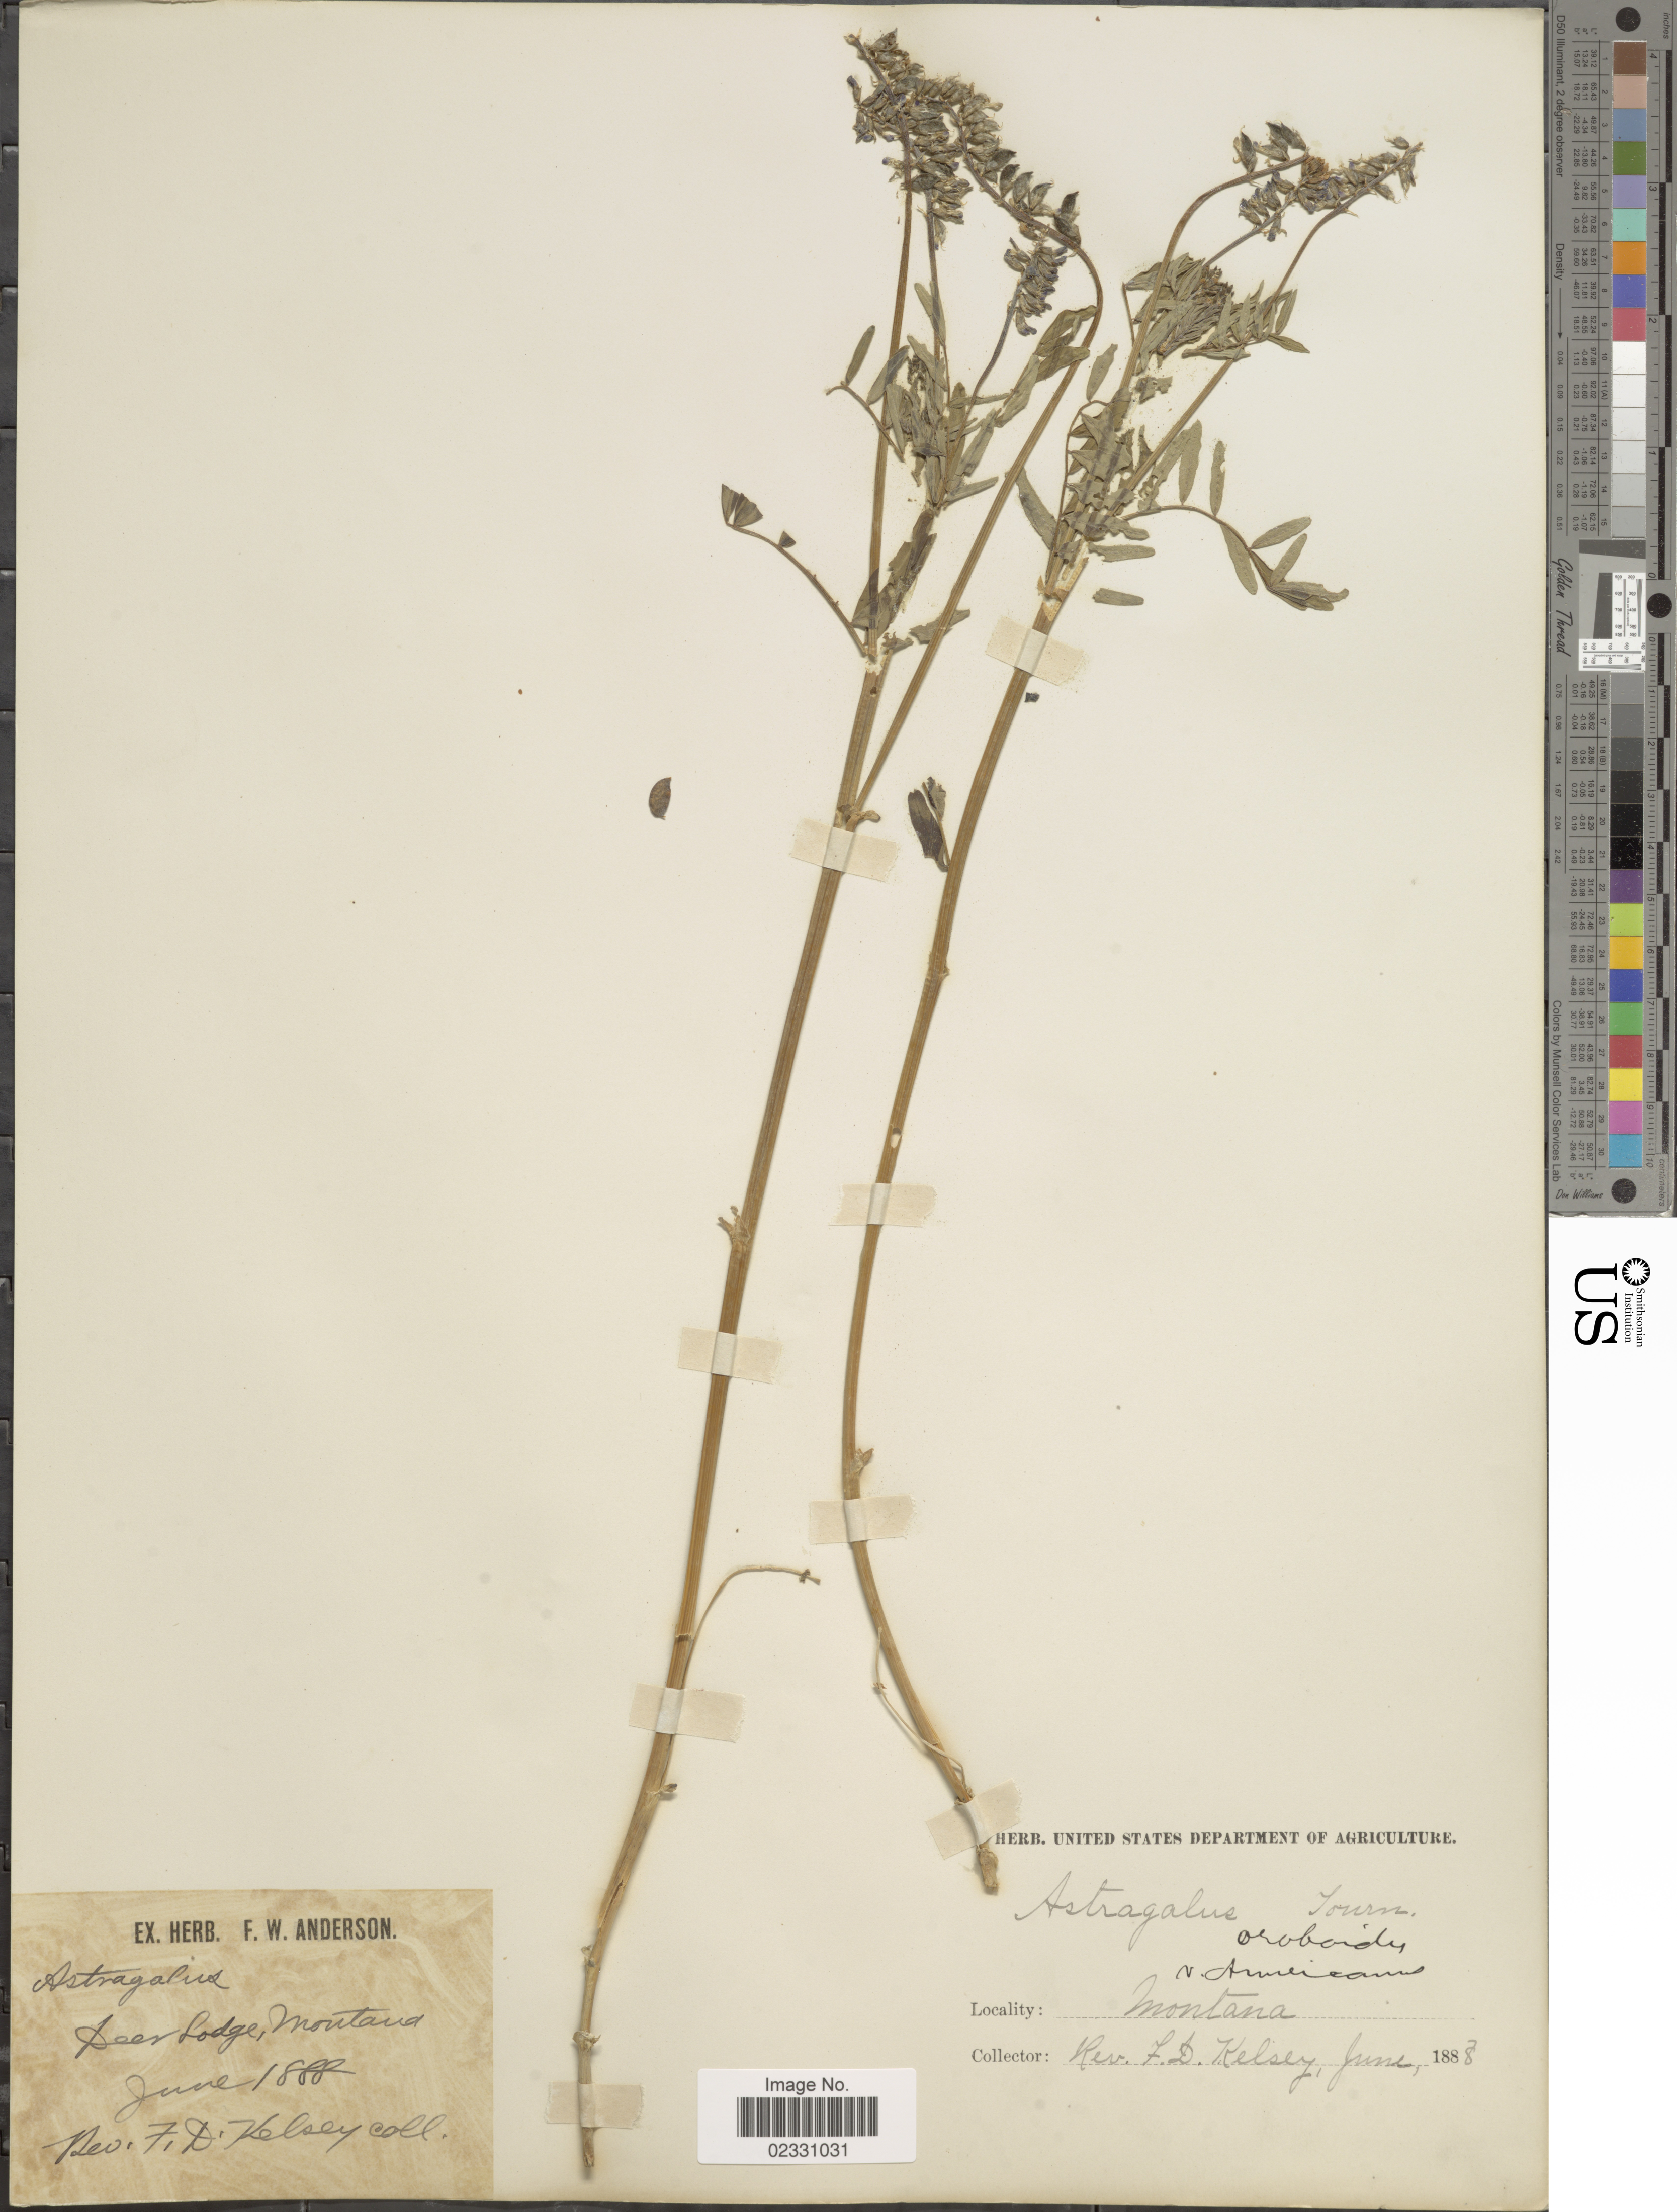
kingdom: Plantae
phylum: Tracheophyta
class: Magnoliopsida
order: Fabales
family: Fabaceae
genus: Astragalus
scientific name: Astragalus oroboides var. americanus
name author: A. Gray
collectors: F. Kelsey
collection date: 1888-06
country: United States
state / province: Montana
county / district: Powell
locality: Deer Lodge